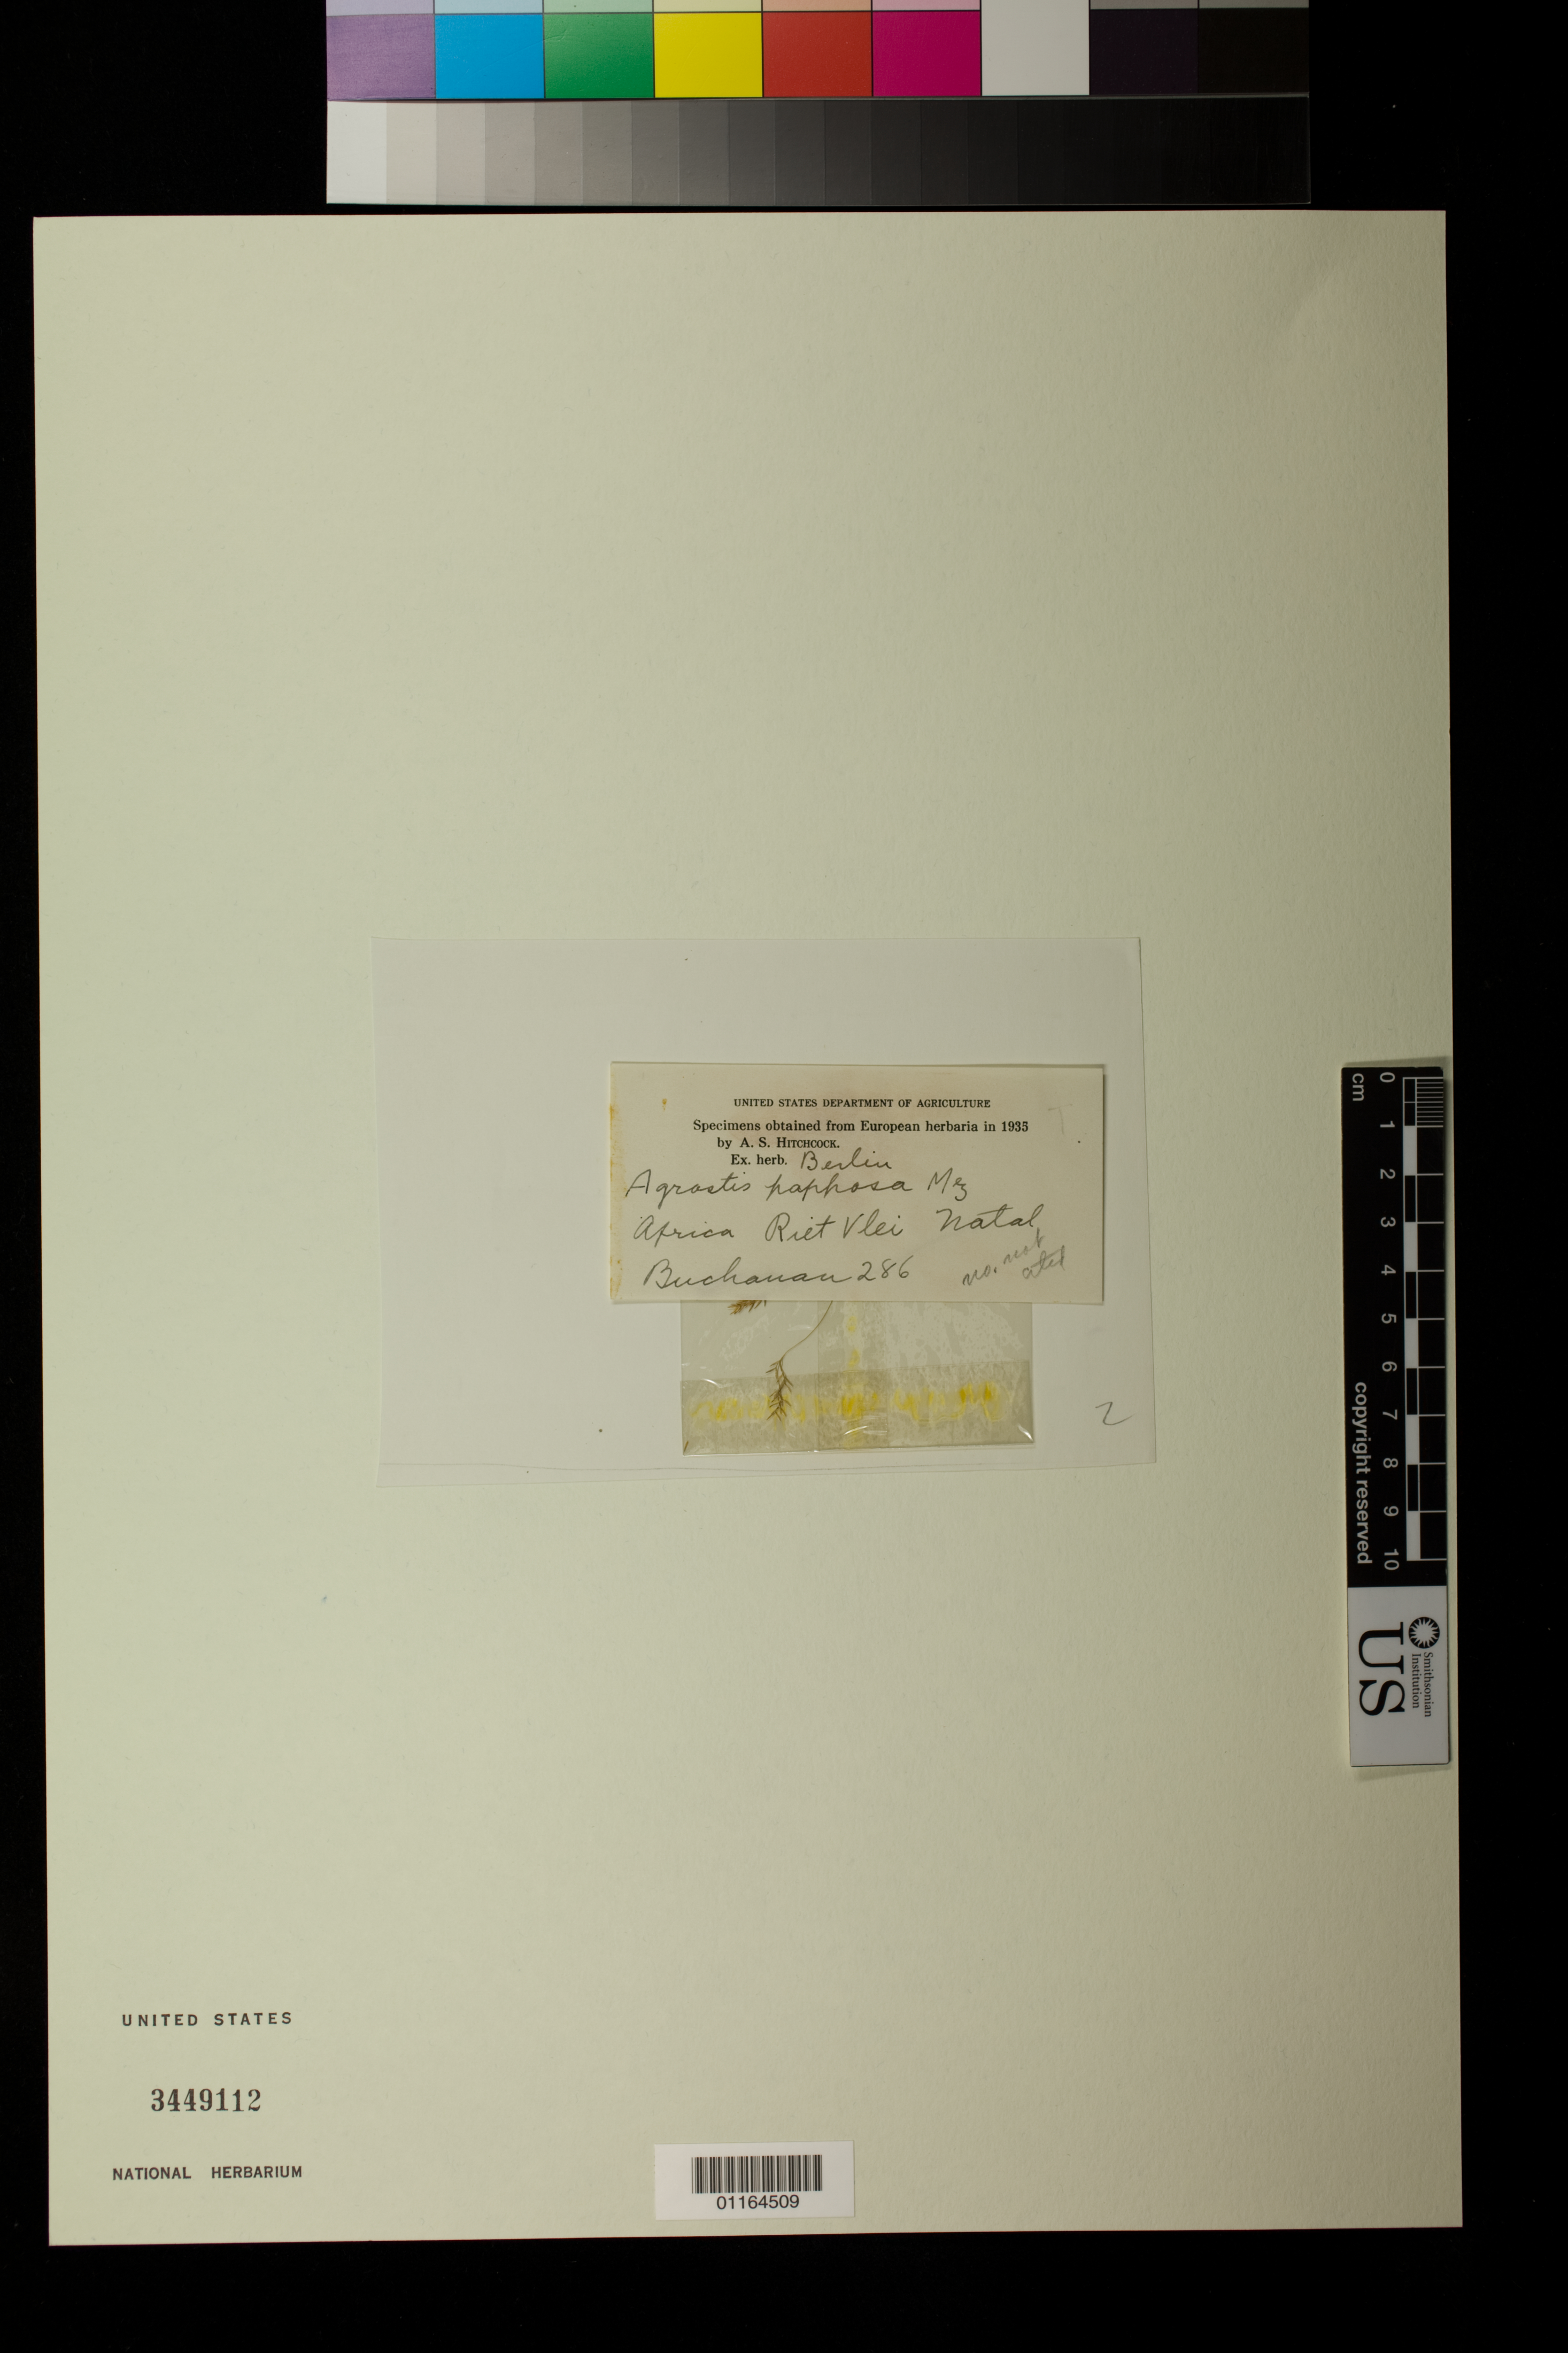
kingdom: Plantae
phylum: Tracheophyta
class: Liliopsida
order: Poales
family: Poaceae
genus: Agrostis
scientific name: Agrostis papposa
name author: Mez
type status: Syntype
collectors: J. Buchanan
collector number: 286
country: South Africa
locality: Rietvlei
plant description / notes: Fragmentary material of type specimen ex herb. Berlin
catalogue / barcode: US 3449112